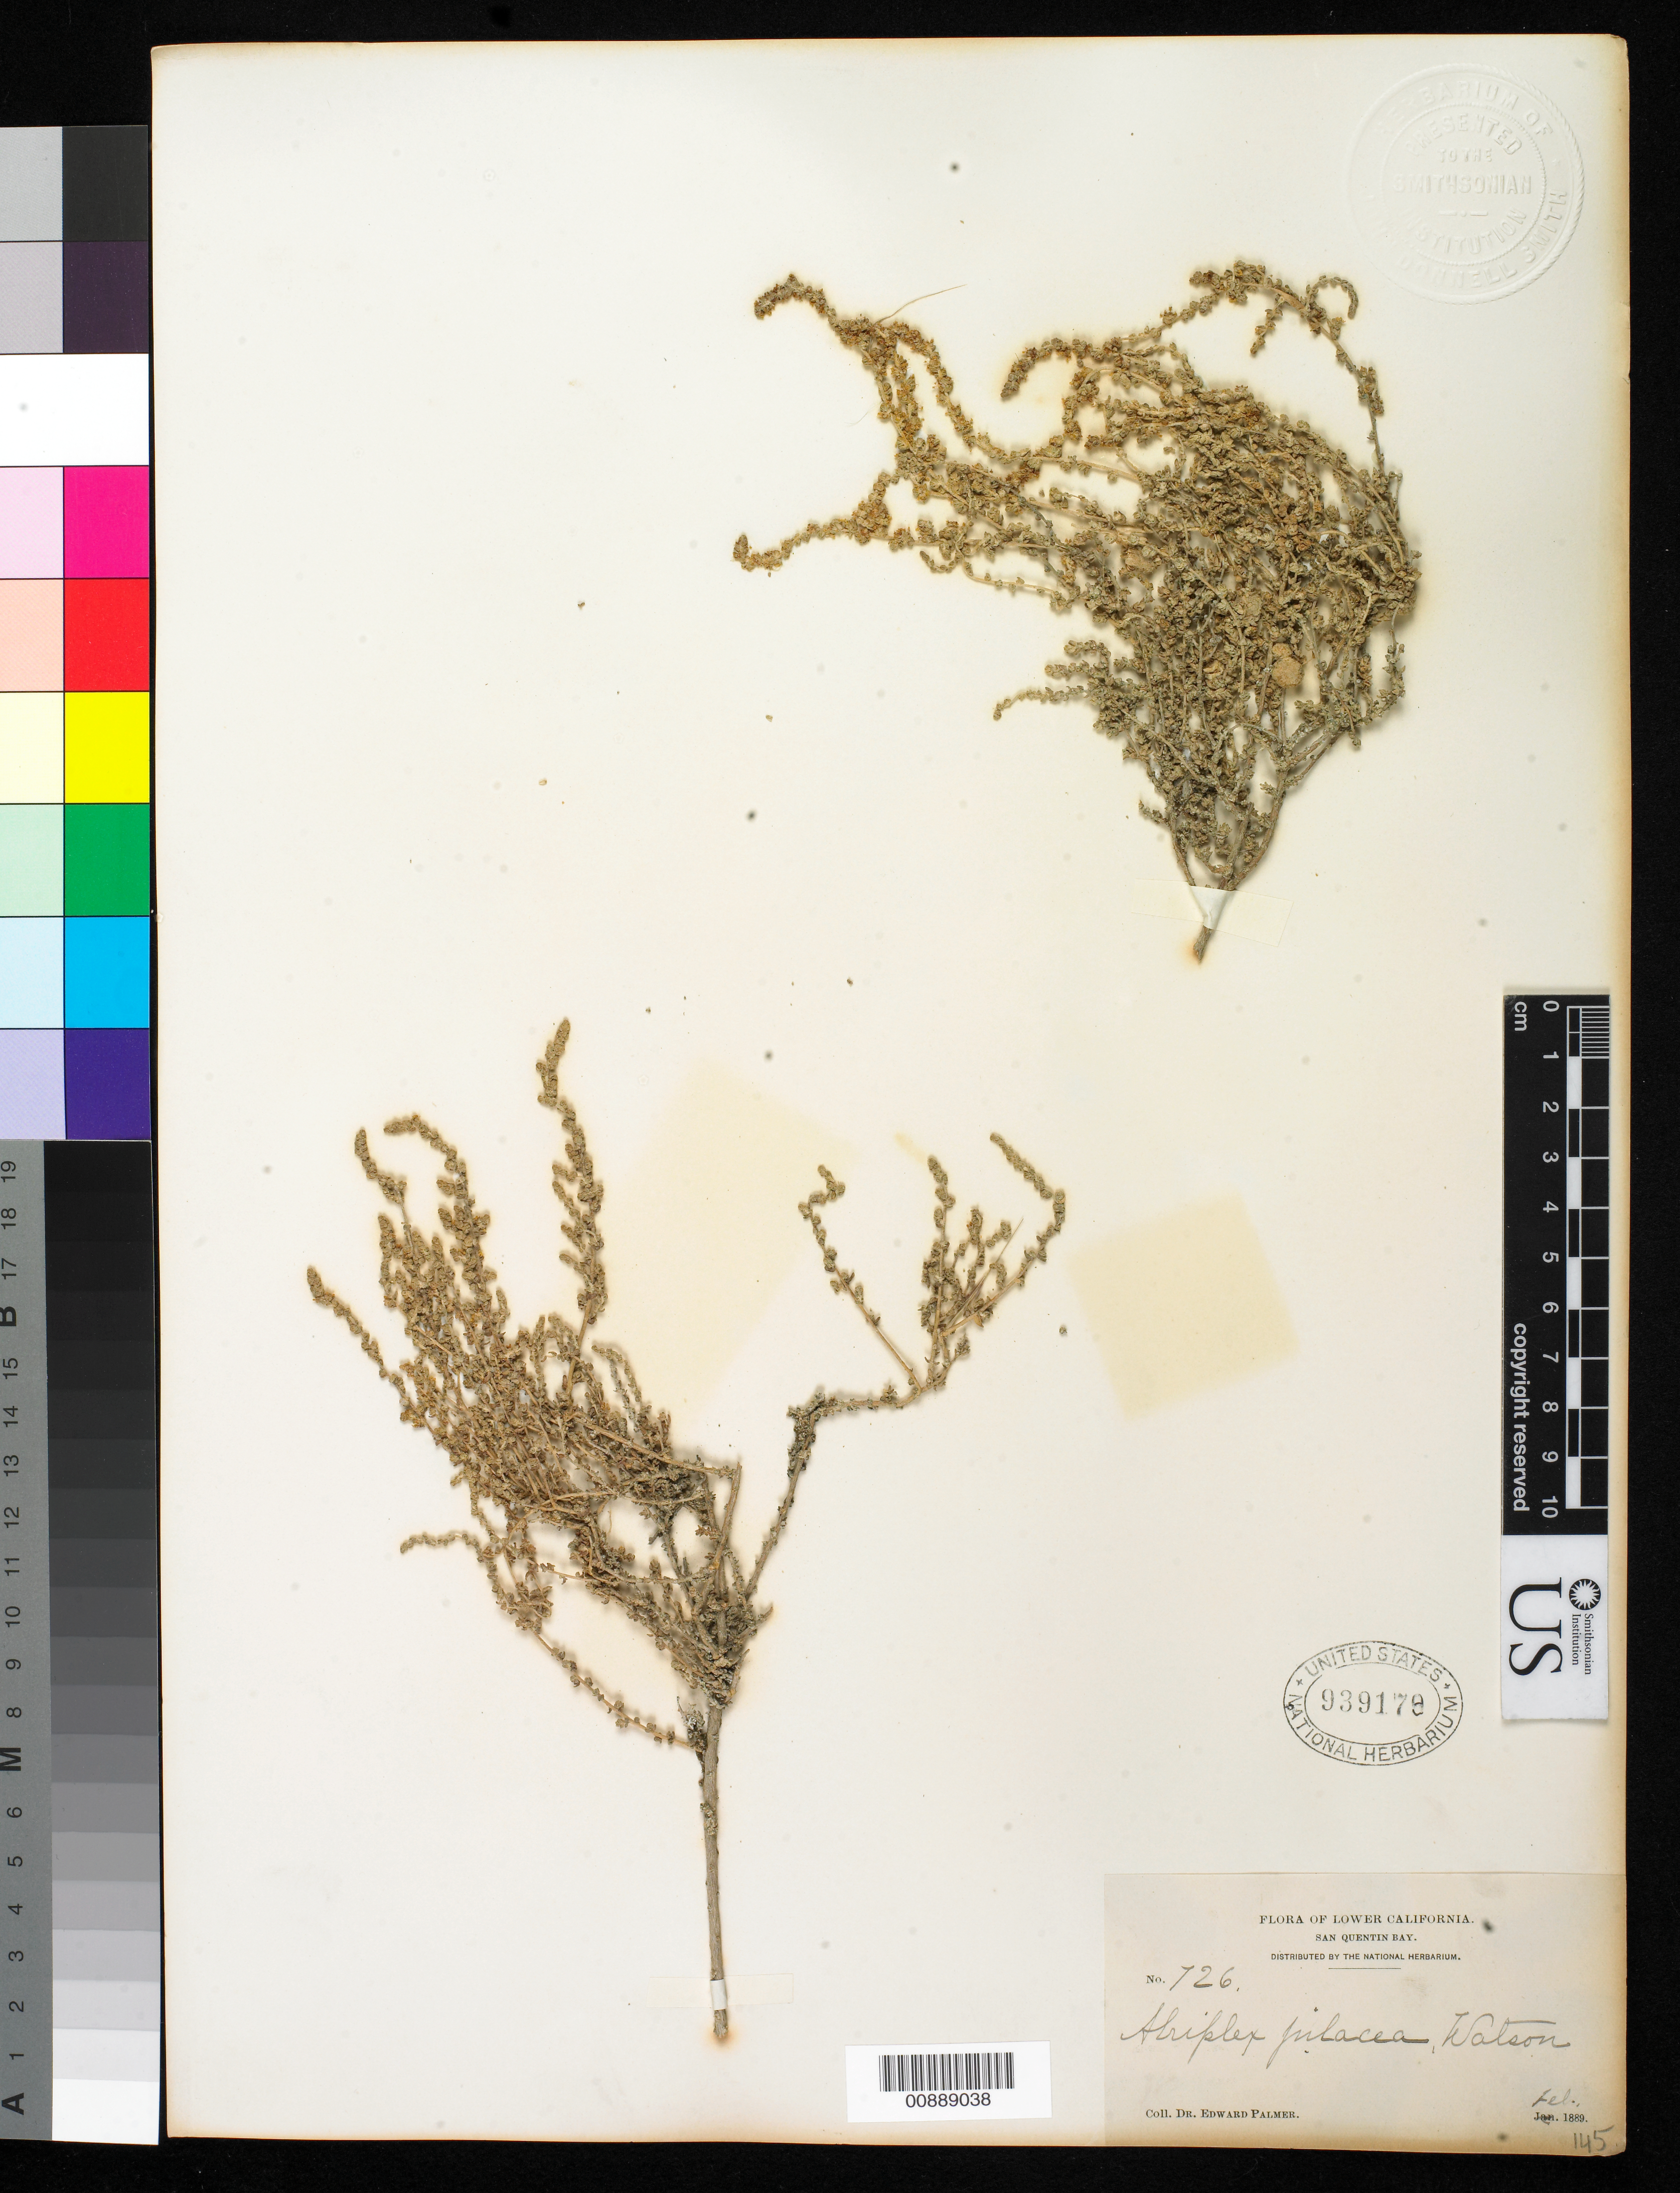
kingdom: Plantae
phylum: Tracheophyta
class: Magnoliopsida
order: Caryophyllales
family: Amaranthaceae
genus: Atriplex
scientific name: Atriplex julacea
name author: S. Watson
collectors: E. Palmer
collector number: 726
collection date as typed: Feb 1889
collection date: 1889-02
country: Mexico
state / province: Baja California Norte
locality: San Quentin Bay, Baja California.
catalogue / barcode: US 939178